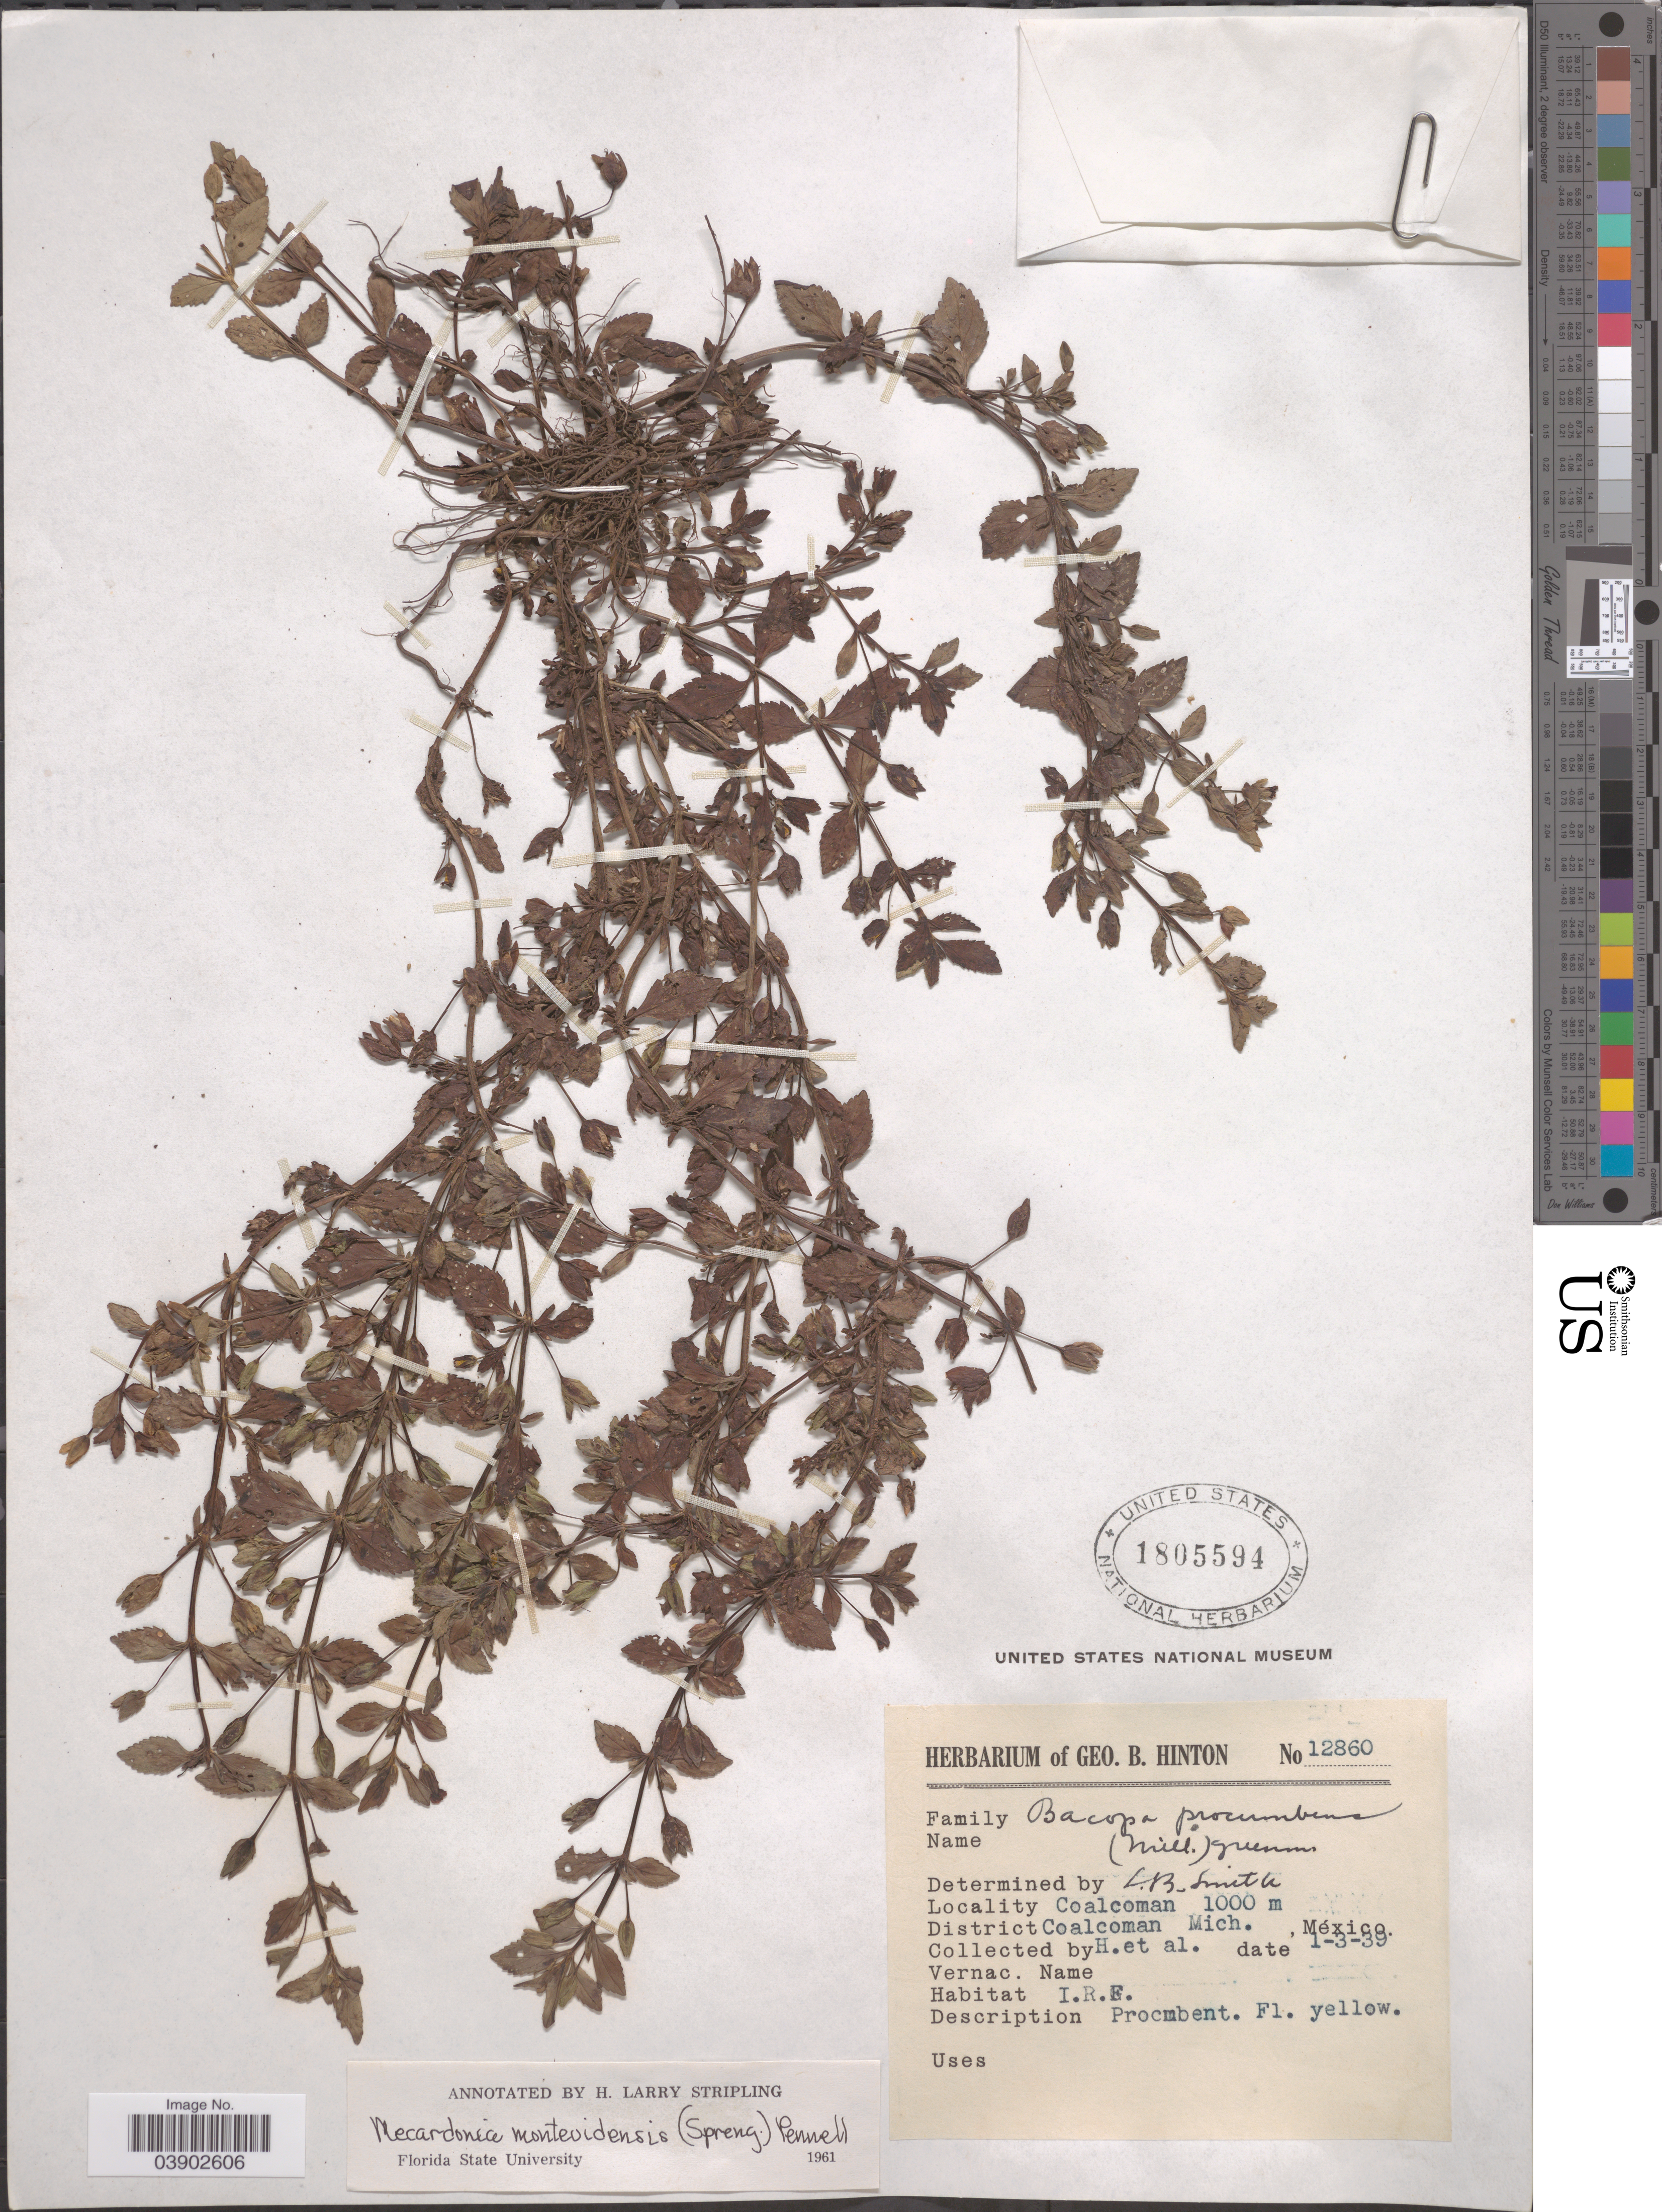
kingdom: Plantae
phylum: Tracheophyta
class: Magnoliopsida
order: Lamiales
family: Plantaginaceae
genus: Mecardonia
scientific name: Mecardonia procumbens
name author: (Mill.) Small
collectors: G. B. Hinton & et al.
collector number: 12860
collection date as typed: Transcribed d/m/y: 1/3/39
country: Mexico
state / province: Michoacán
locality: Coalcoman. District Coalcoman.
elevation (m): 1000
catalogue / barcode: US 1805594